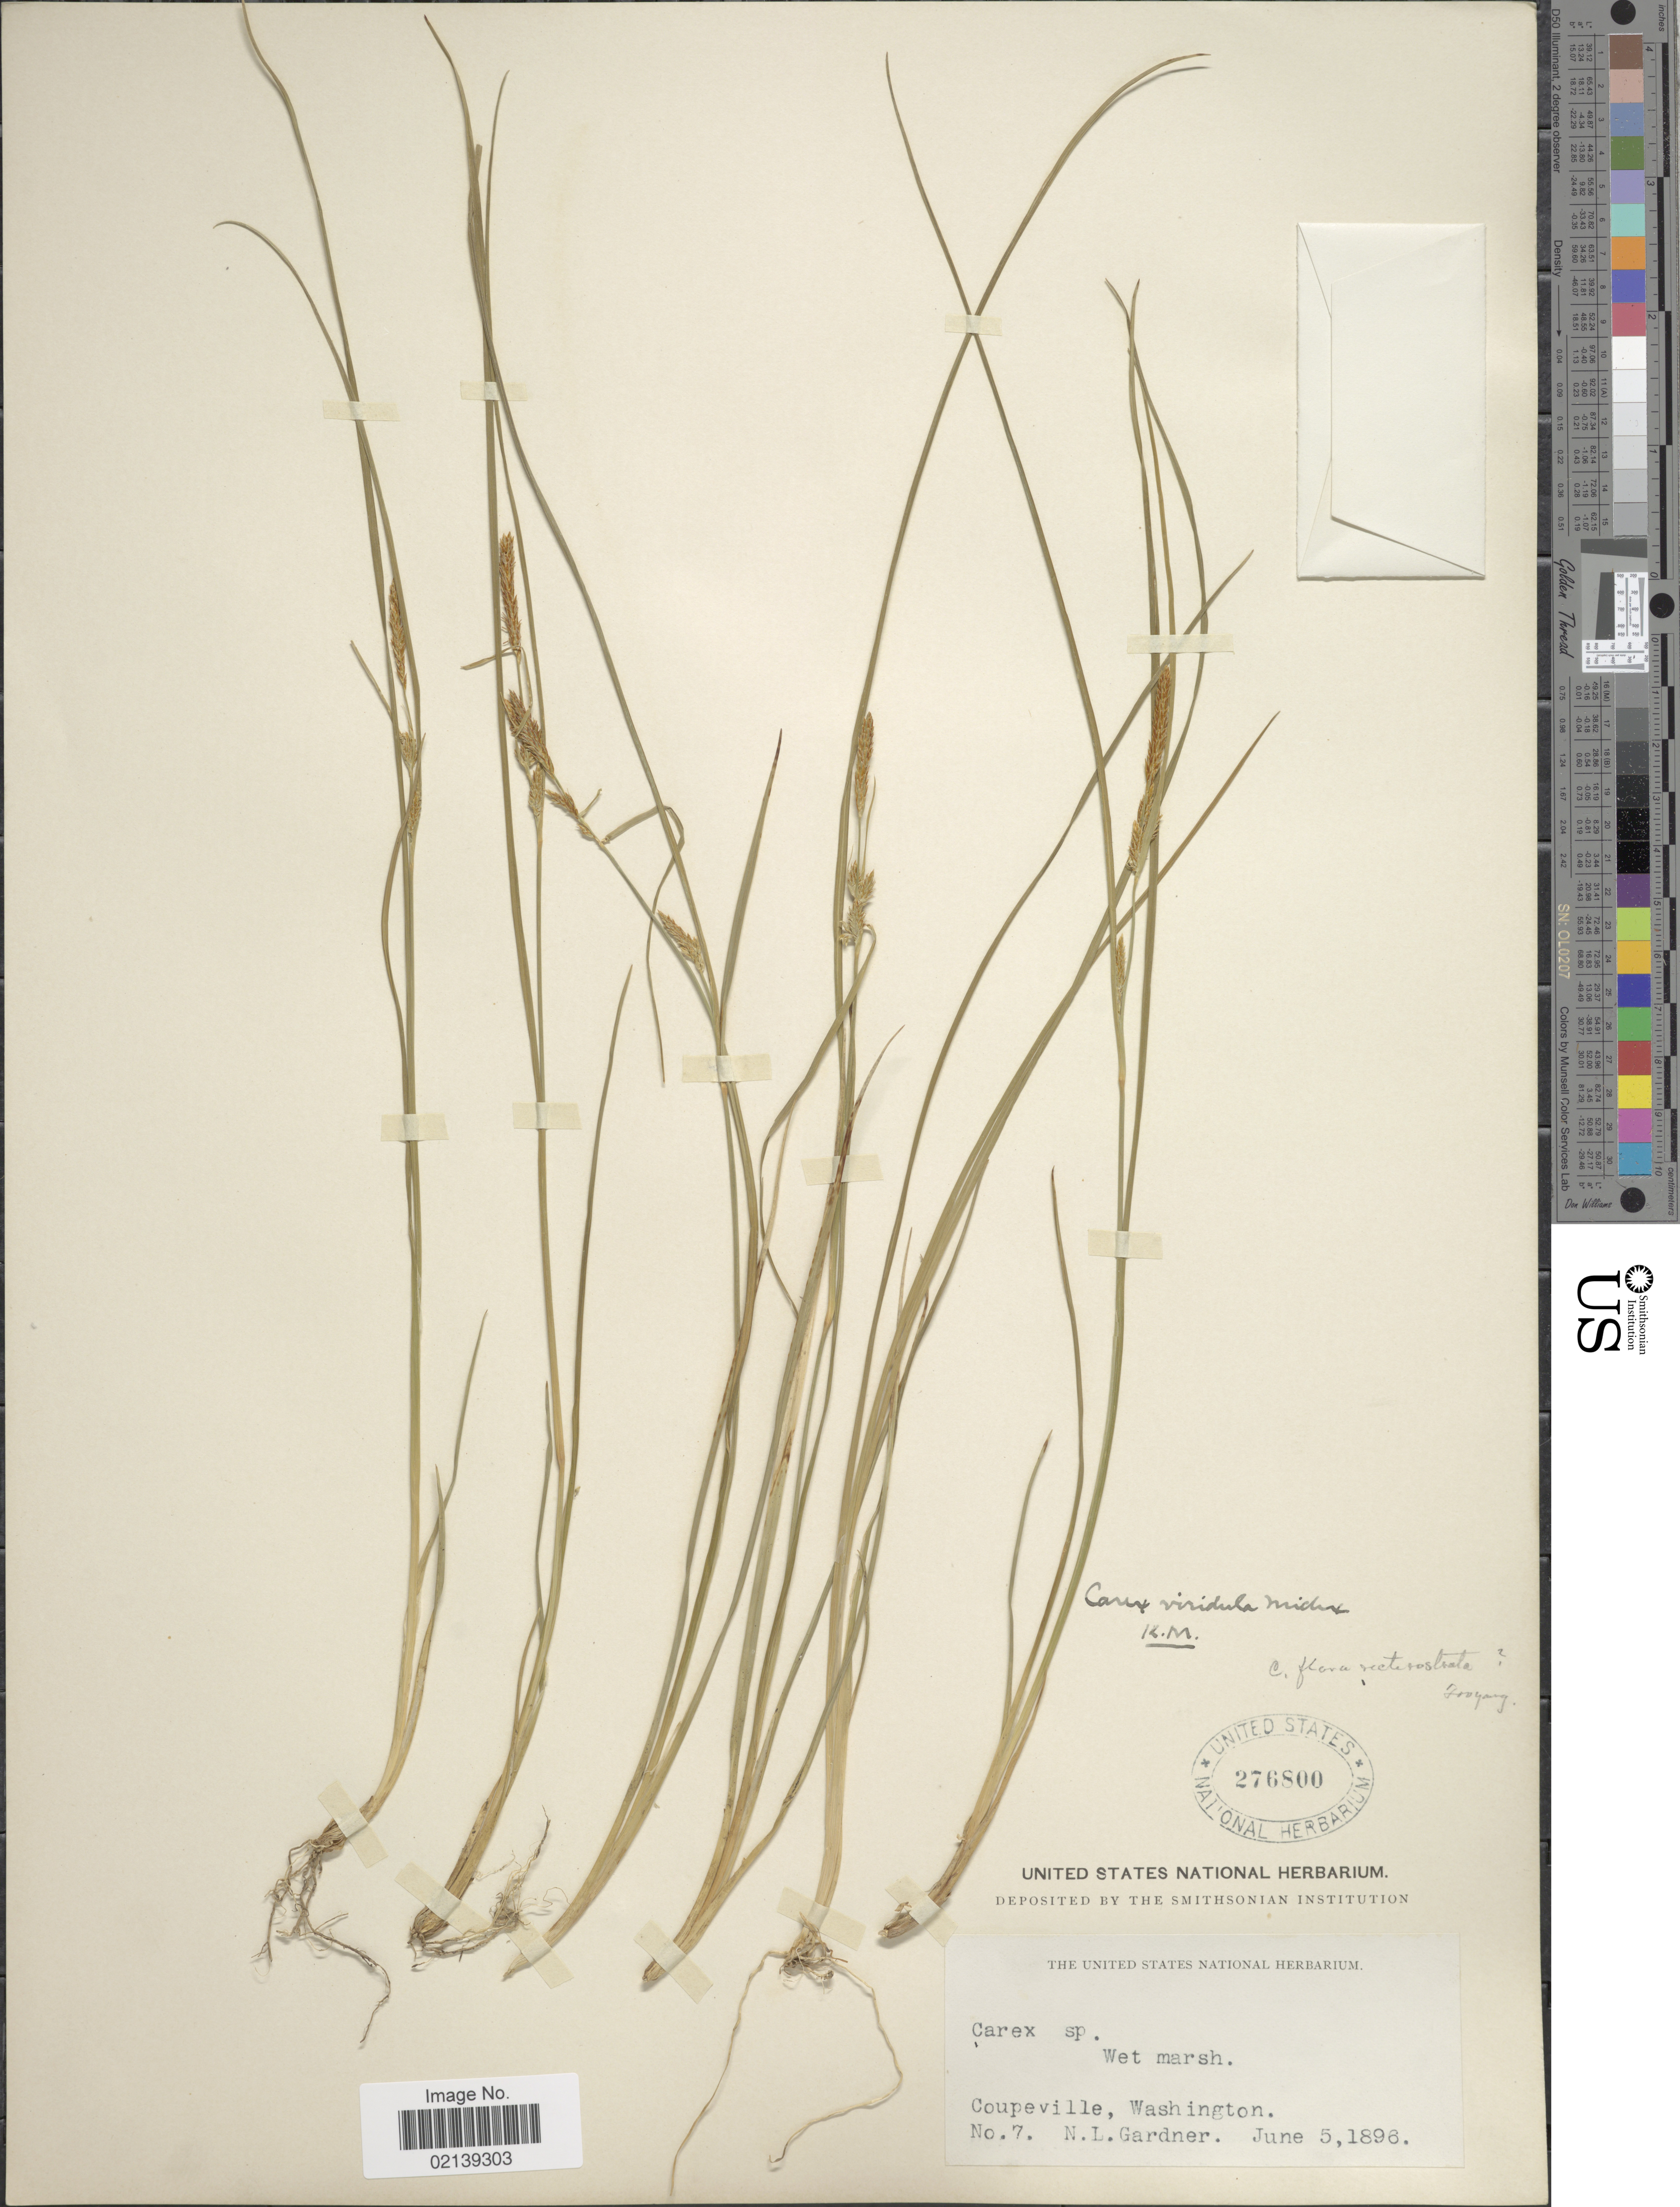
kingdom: Plantae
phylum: Tracheophyta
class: Liliopsida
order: Poales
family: Cyperaceae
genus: Carex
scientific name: Carex oederi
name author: Retz.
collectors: N. Gardner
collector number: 7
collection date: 1896-06-05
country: United States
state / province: Washington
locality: Coupeville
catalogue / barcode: US 276800